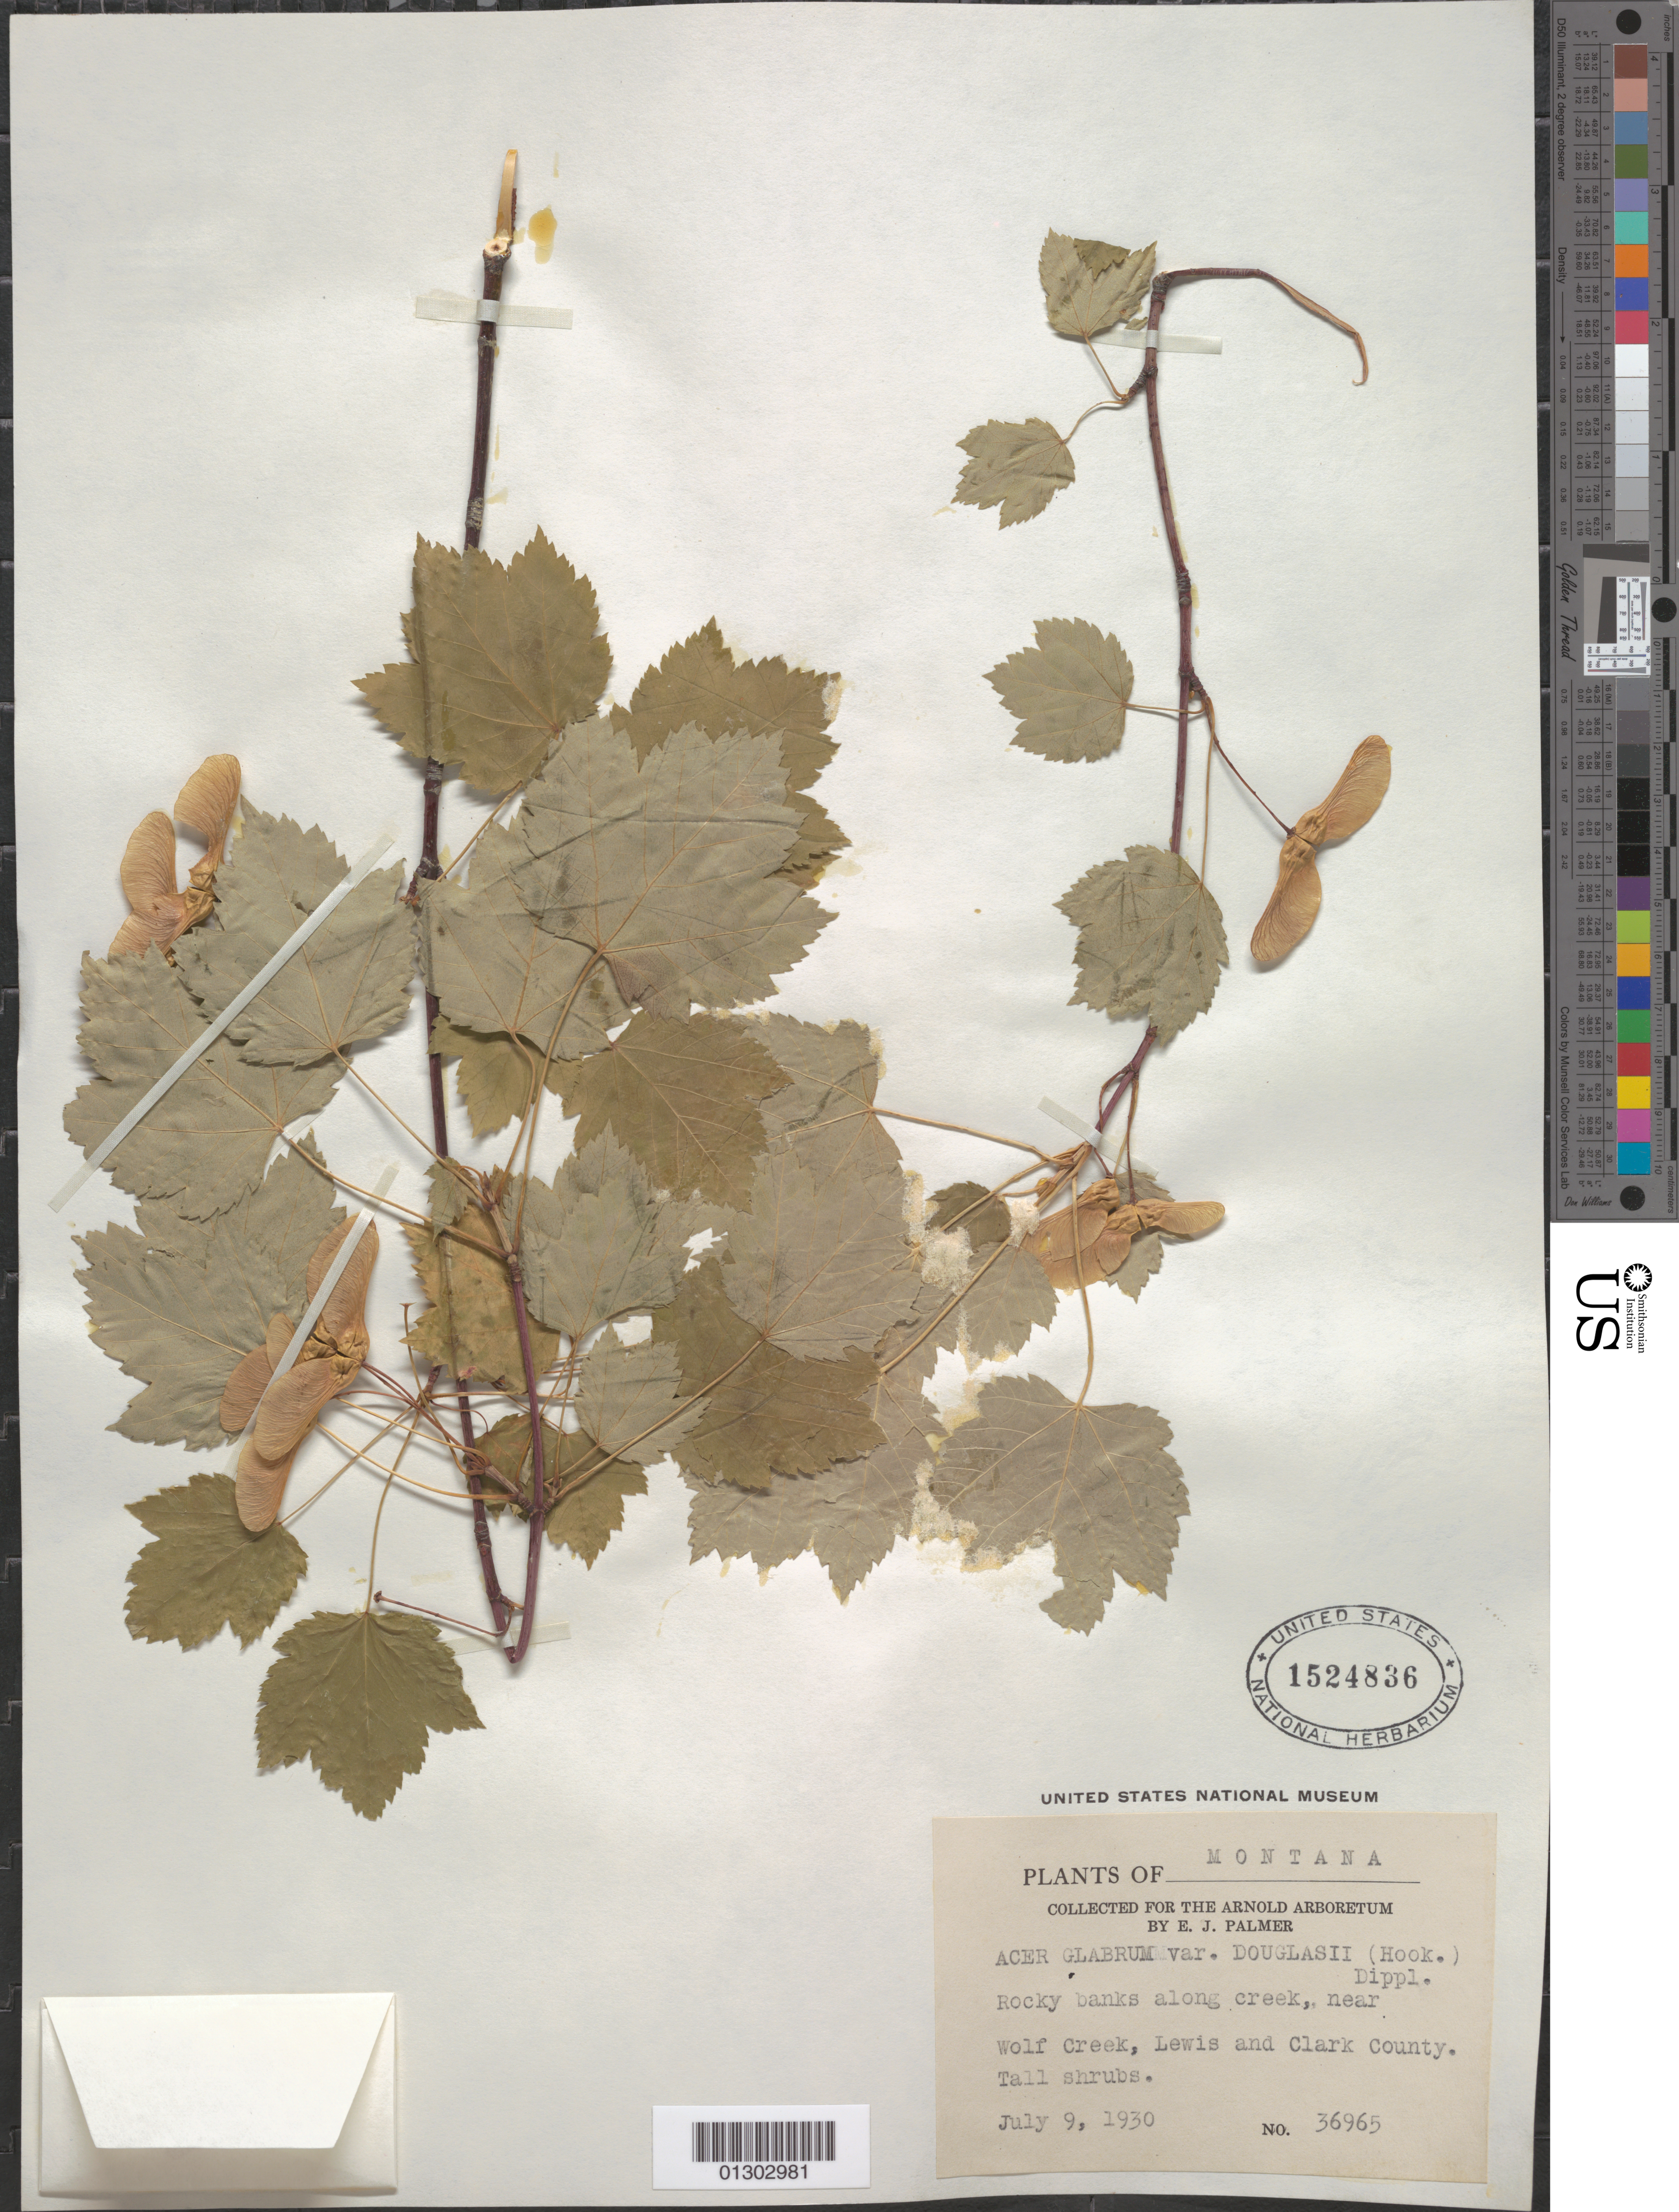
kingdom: Plantae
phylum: Tracheophyta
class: Magnoliopsida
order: Sapindales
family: Sapindaceae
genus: Acer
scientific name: Acer glabrum var. douglasii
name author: (Hook.) Dippel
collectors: E. J. Palmer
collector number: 36965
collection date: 1930-07-09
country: United States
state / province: Montana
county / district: Lewis and Clark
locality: Lewis and Clark County, Wolf Creek.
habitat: Rocky banks along creek.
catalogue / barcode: US 1524836